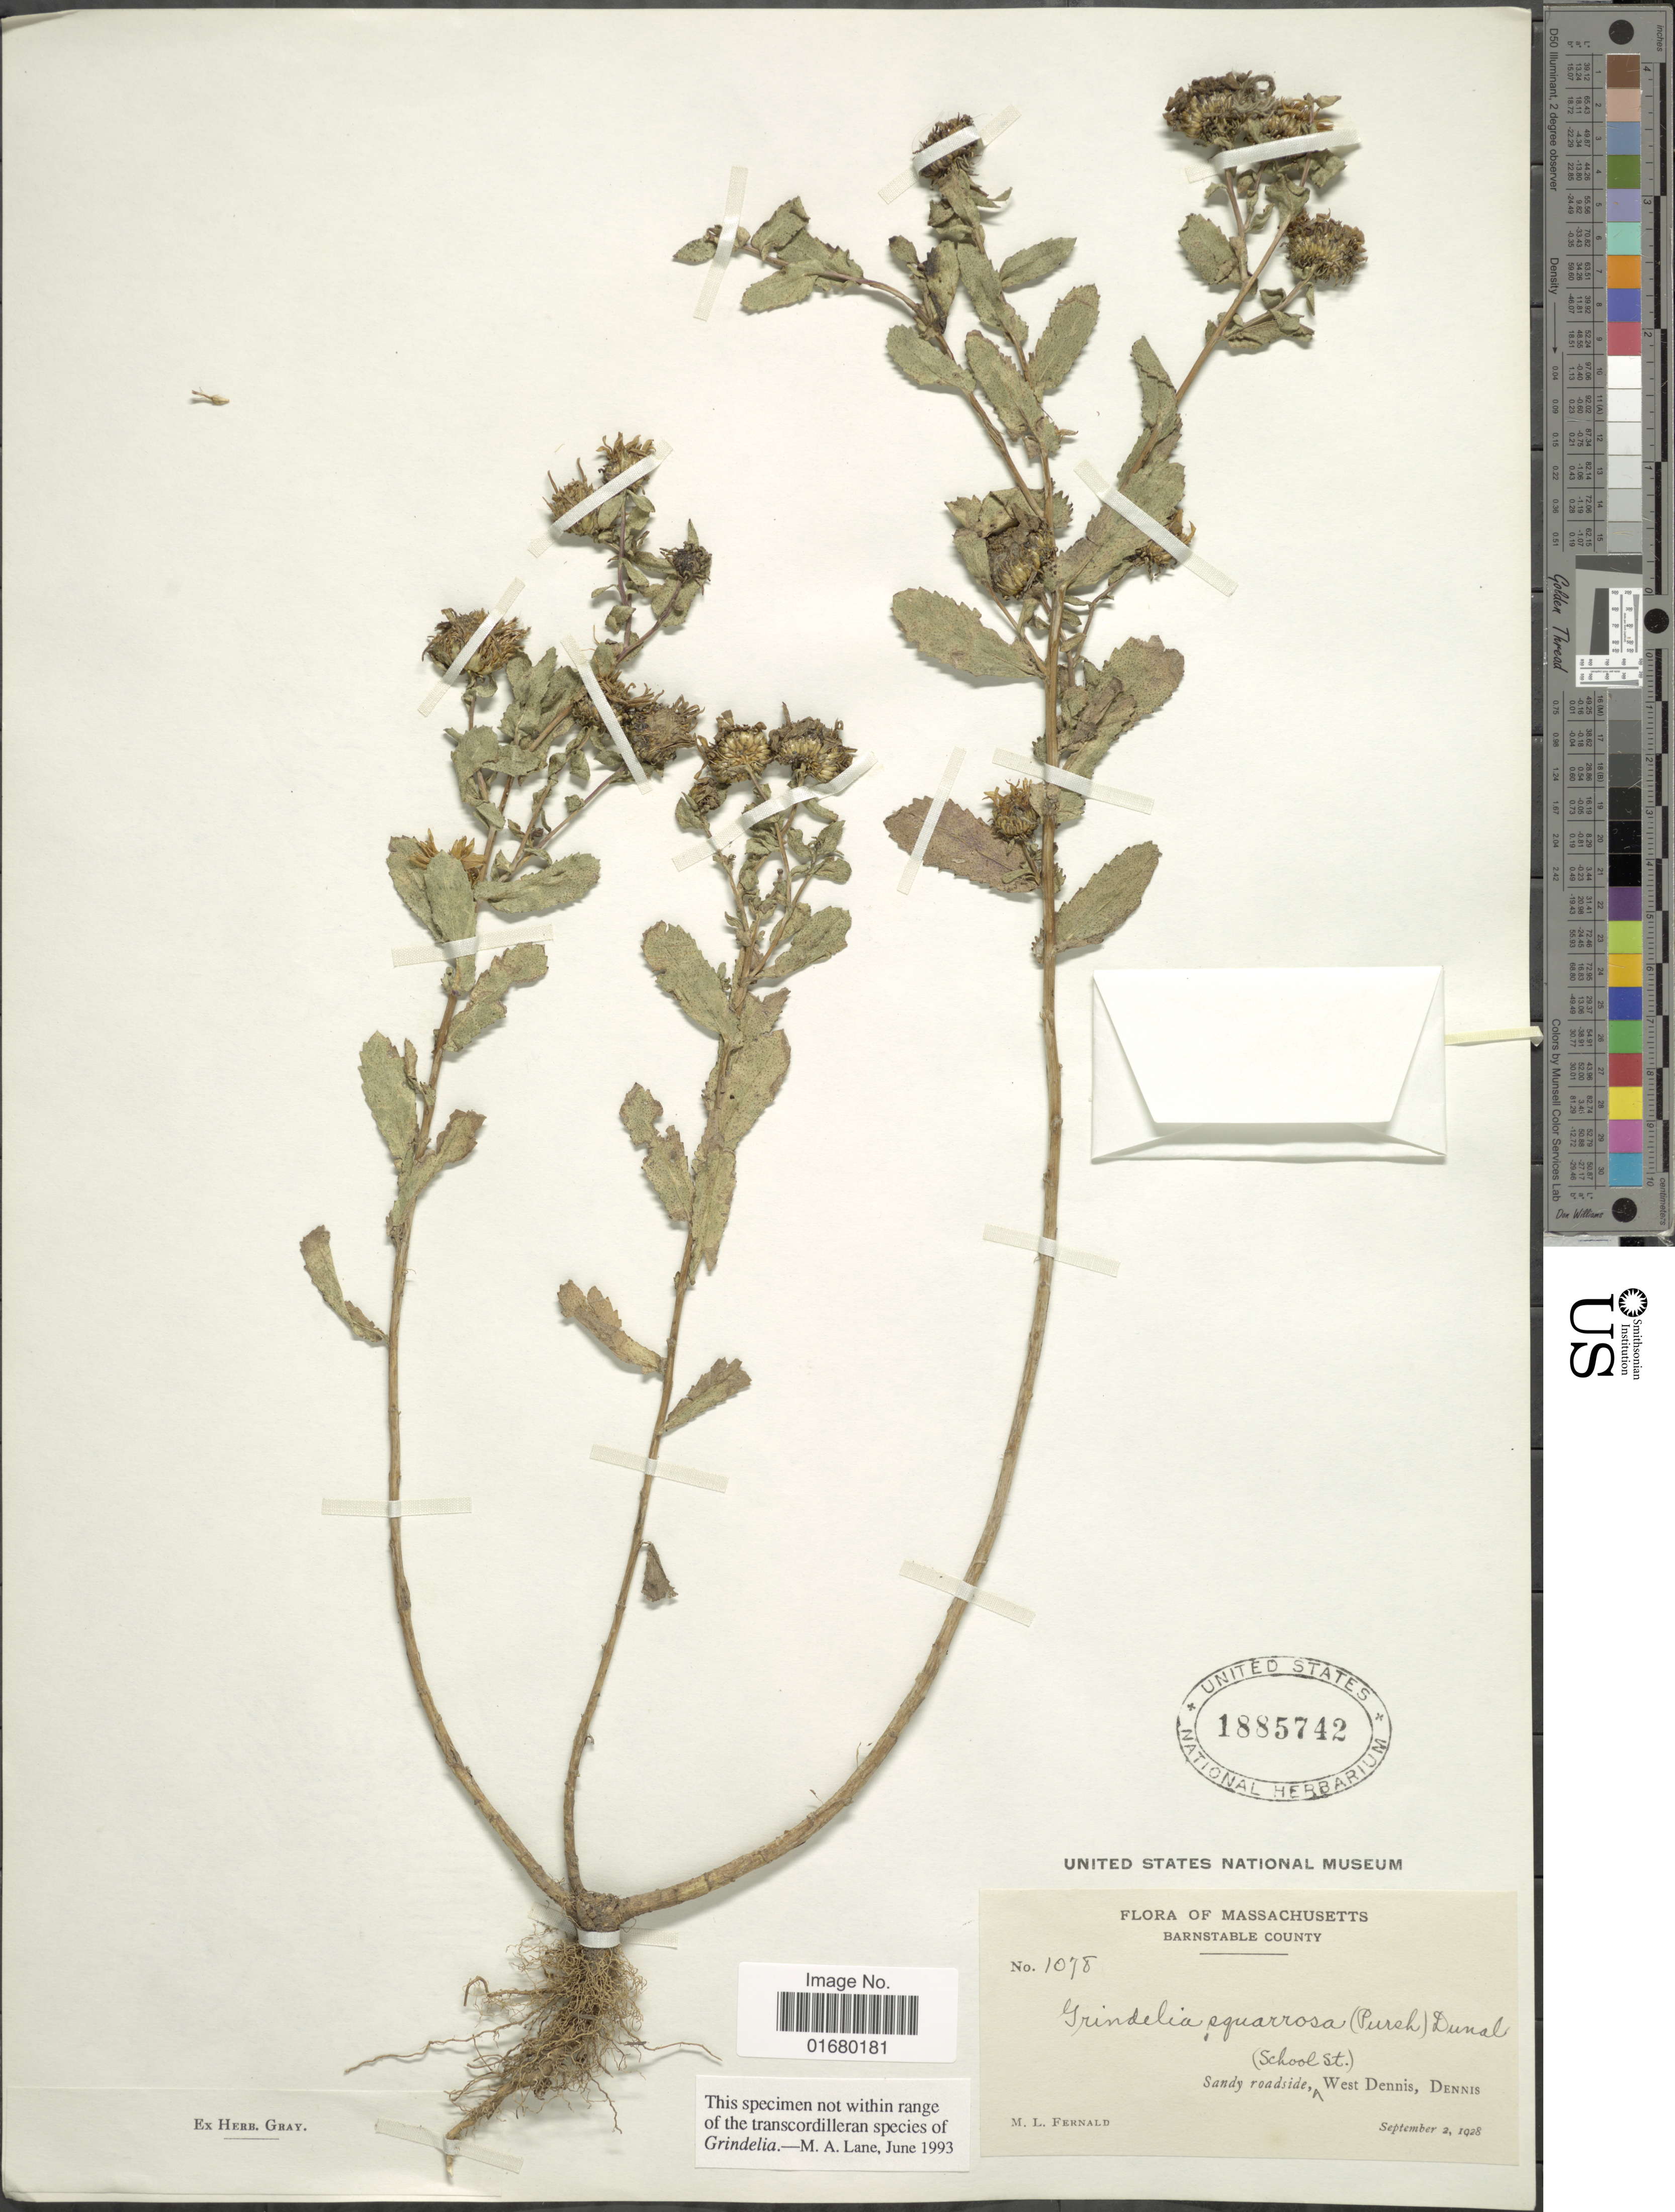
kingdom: Plantae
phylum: Tracheophyta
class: Magnoliopsida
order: Asterales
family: Asteraceae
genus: Grindelia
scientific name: Grindelia squarrosa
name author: (Pursh) Dunal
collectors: M. L. Fernald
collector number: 1078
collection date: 1928-09-02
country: United States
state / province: Massachusetts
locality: Barnstable County, West Dennis, Dennis.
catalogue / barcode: US 1885742